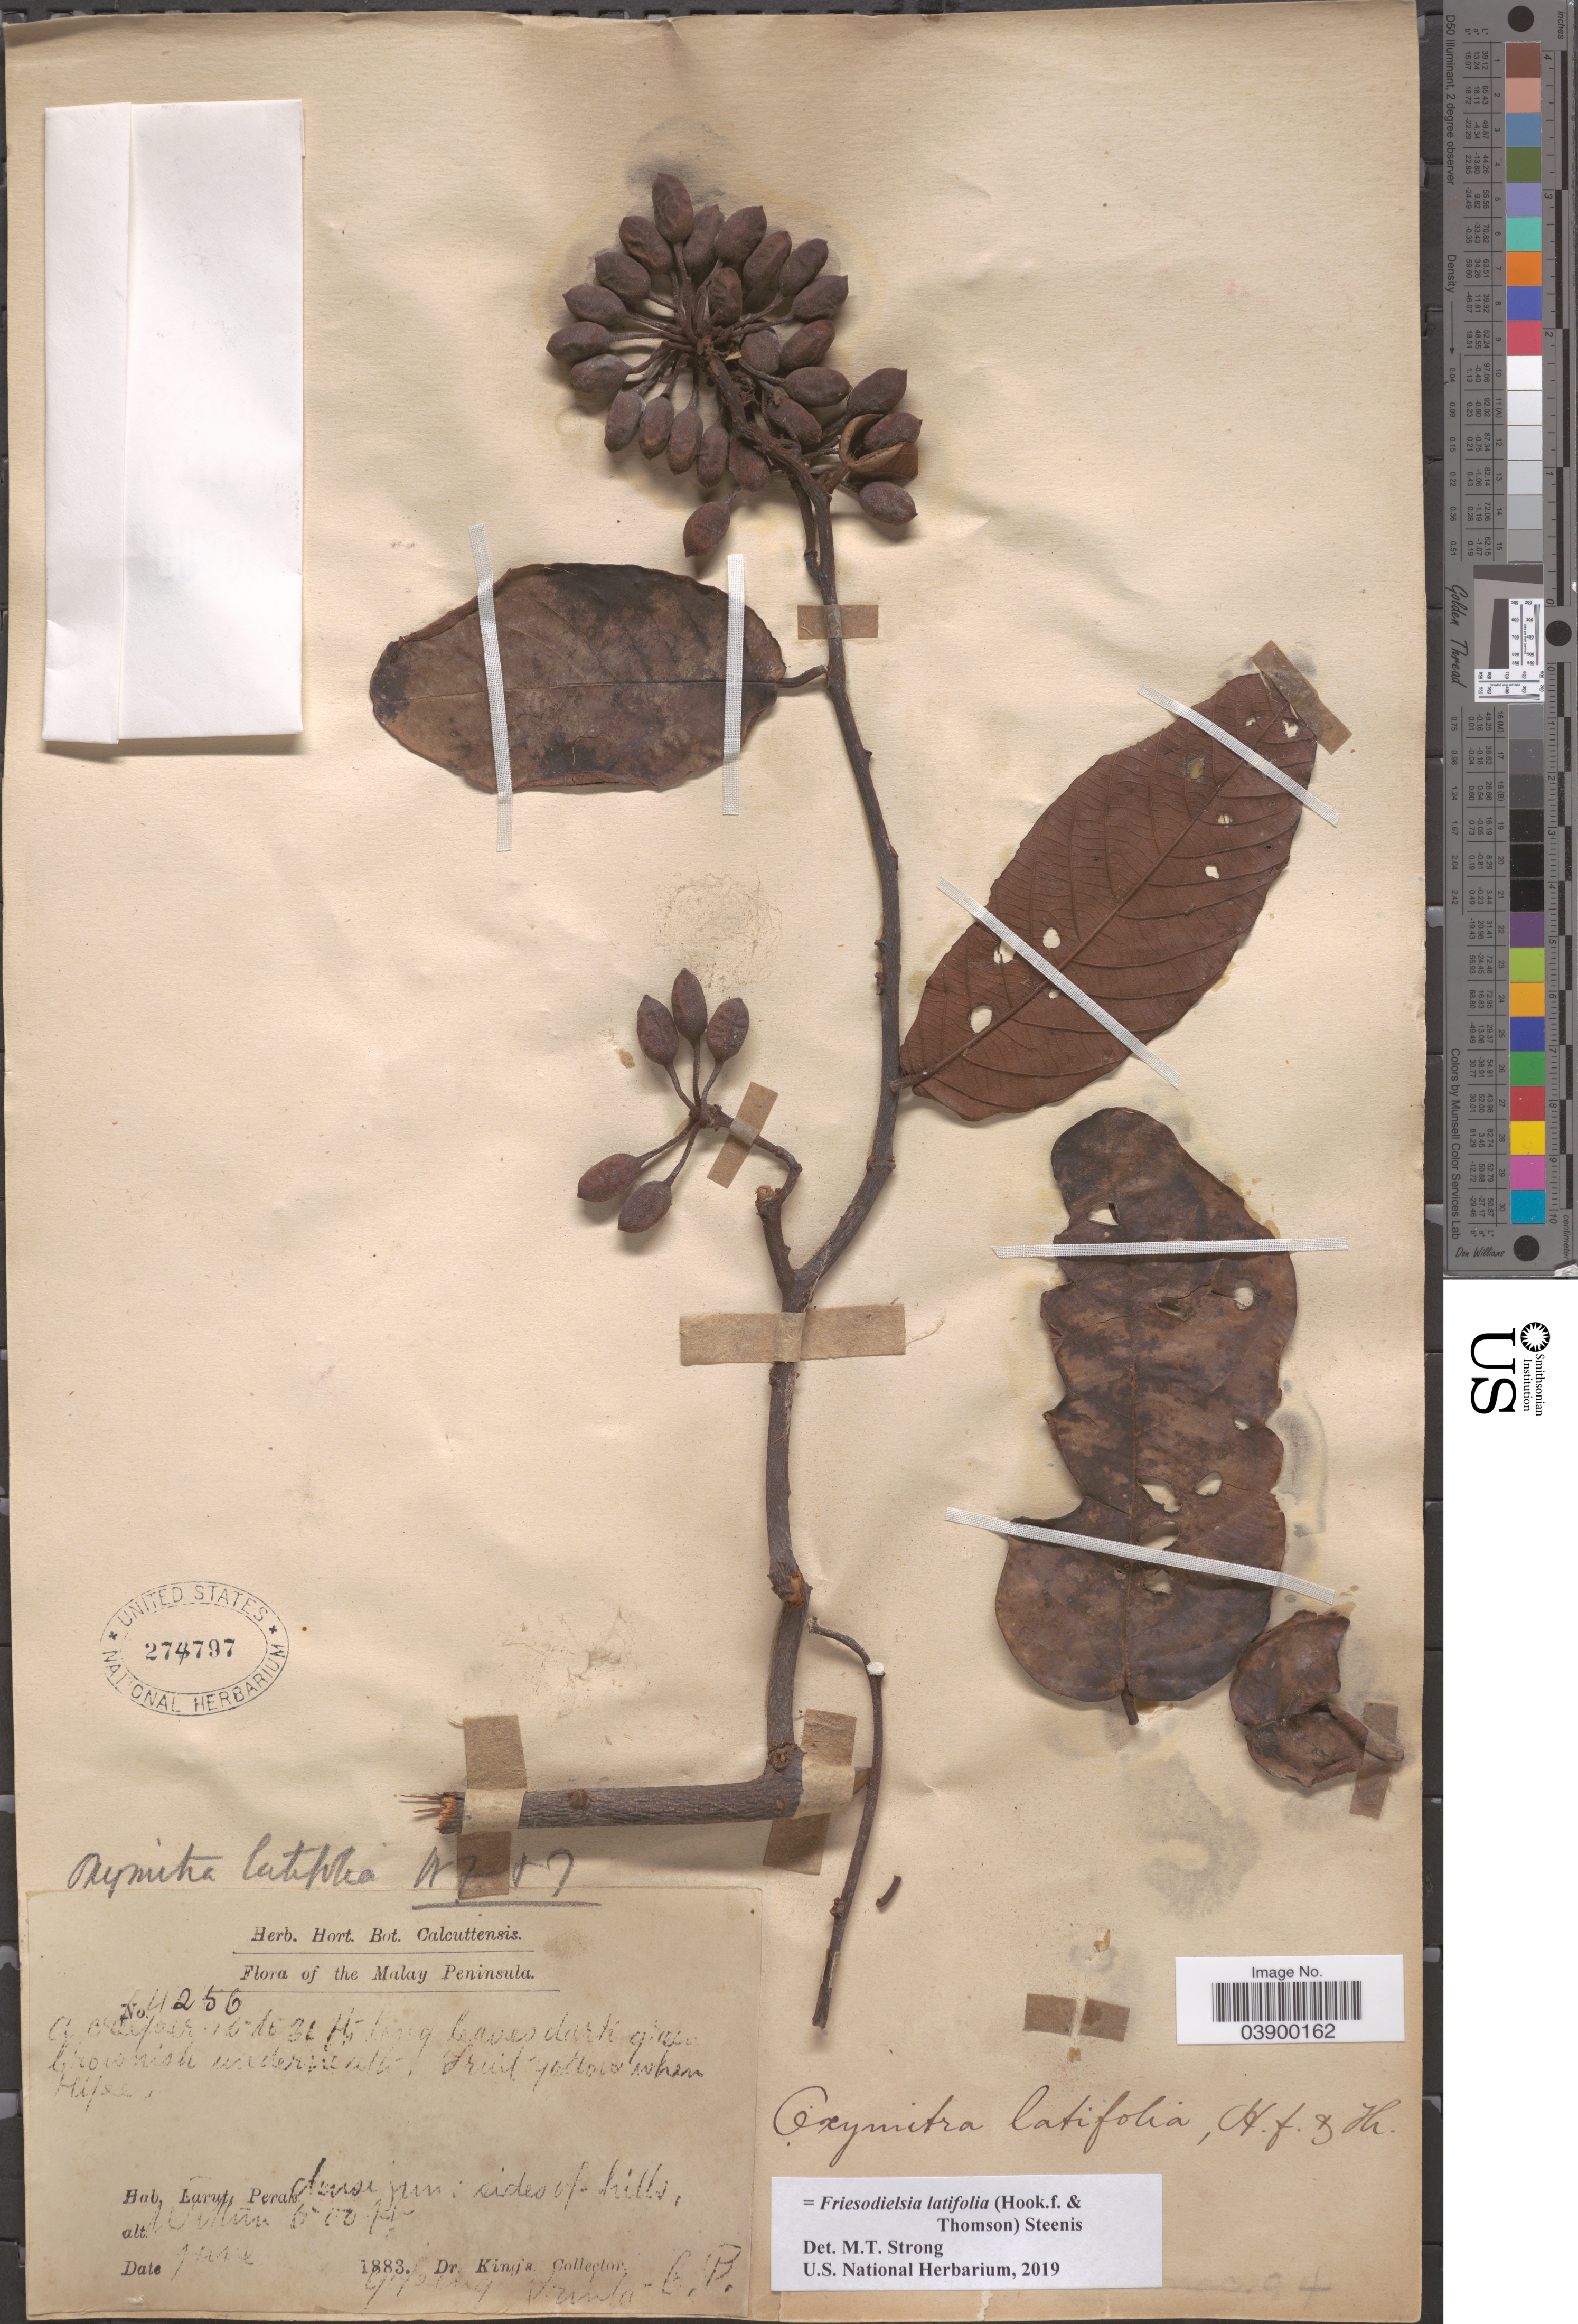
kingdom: Plantae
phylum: Tracheophyta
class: Magnoliopsida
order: Magnoliales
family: Annonaceae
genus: Friesodielsia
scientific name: Friesodielsia latifolia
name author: (Hook. f. & Thomson) Steenis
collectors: Dr. King's collector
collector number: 14256*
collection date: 1883-06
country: Malaysia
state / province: Perak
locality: The Malay Peninsula. Larut. [illegible text].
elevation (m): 152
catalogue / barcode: US 274797